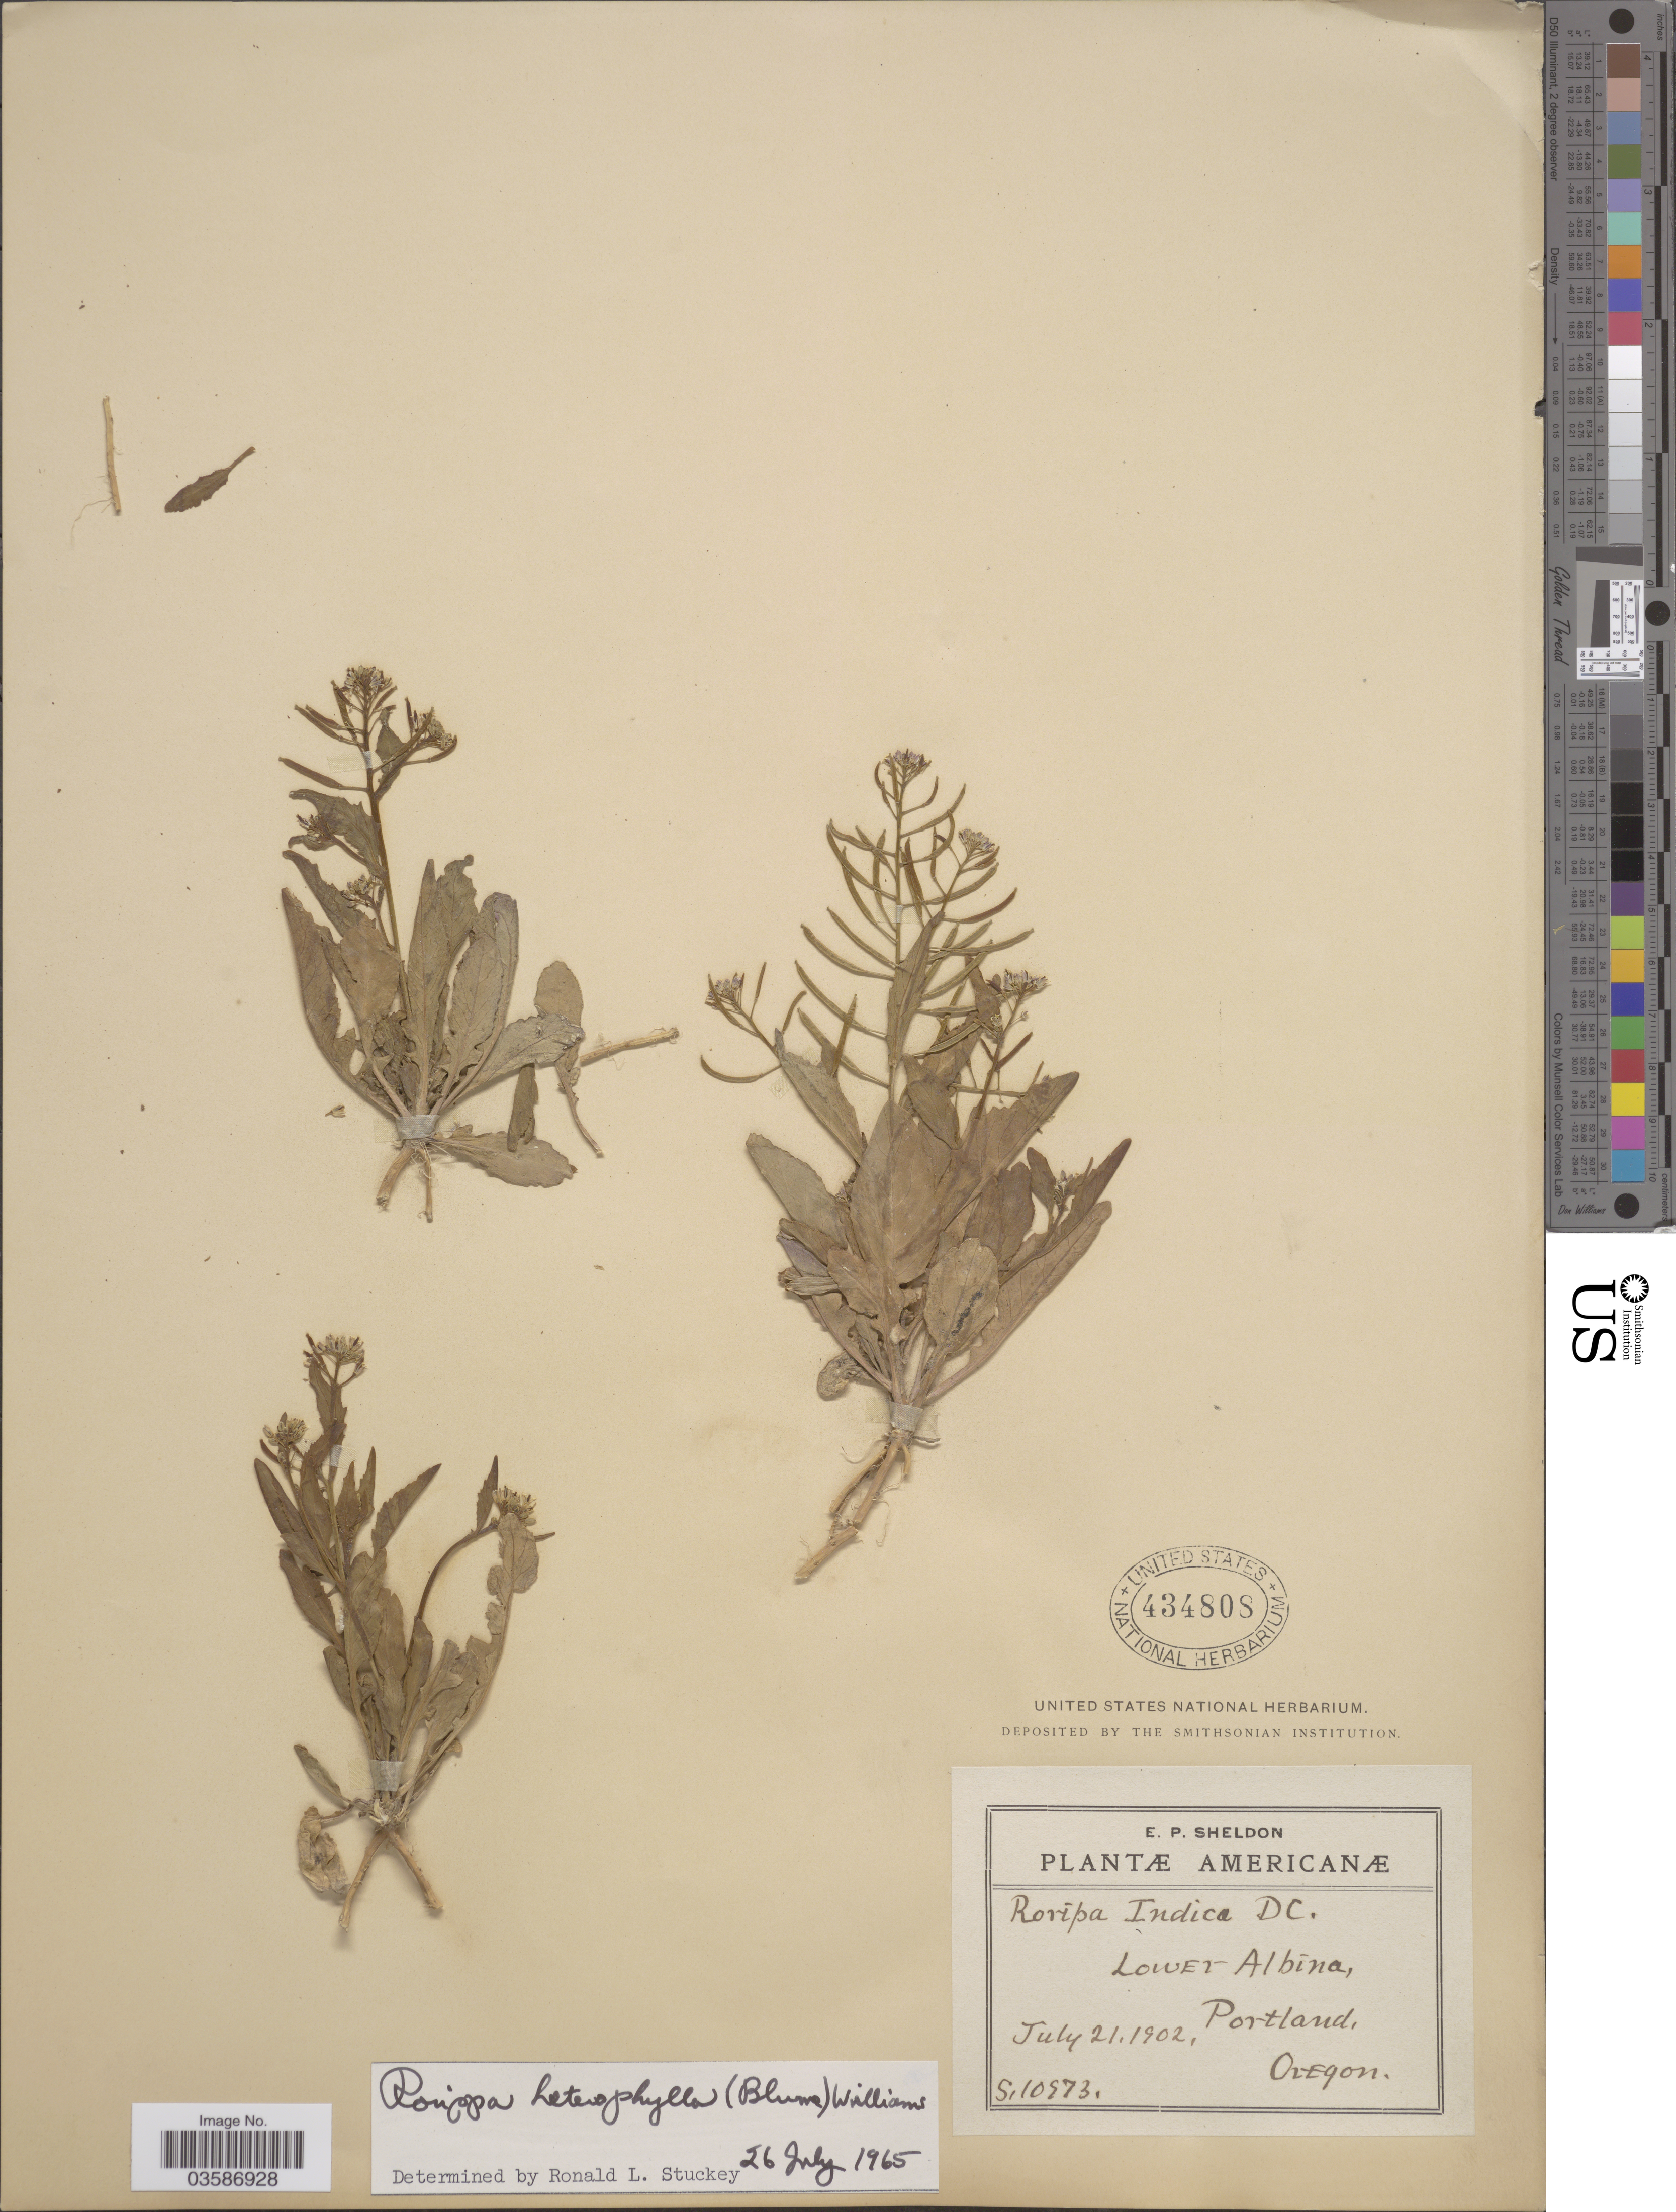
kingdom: Plantae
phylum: Tracheophyta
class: Magnoliopsida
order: Brassicales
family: Brassicaceae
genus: Rorippa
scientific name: Rorippa heterophylla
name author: (Blume) R.O. Williams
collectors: E. P. Sheldon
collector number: S10973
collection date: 1902-07-21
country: United States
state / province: Oregon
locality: Americanæ. Lower Albina, Portland.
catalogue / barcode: US 434808